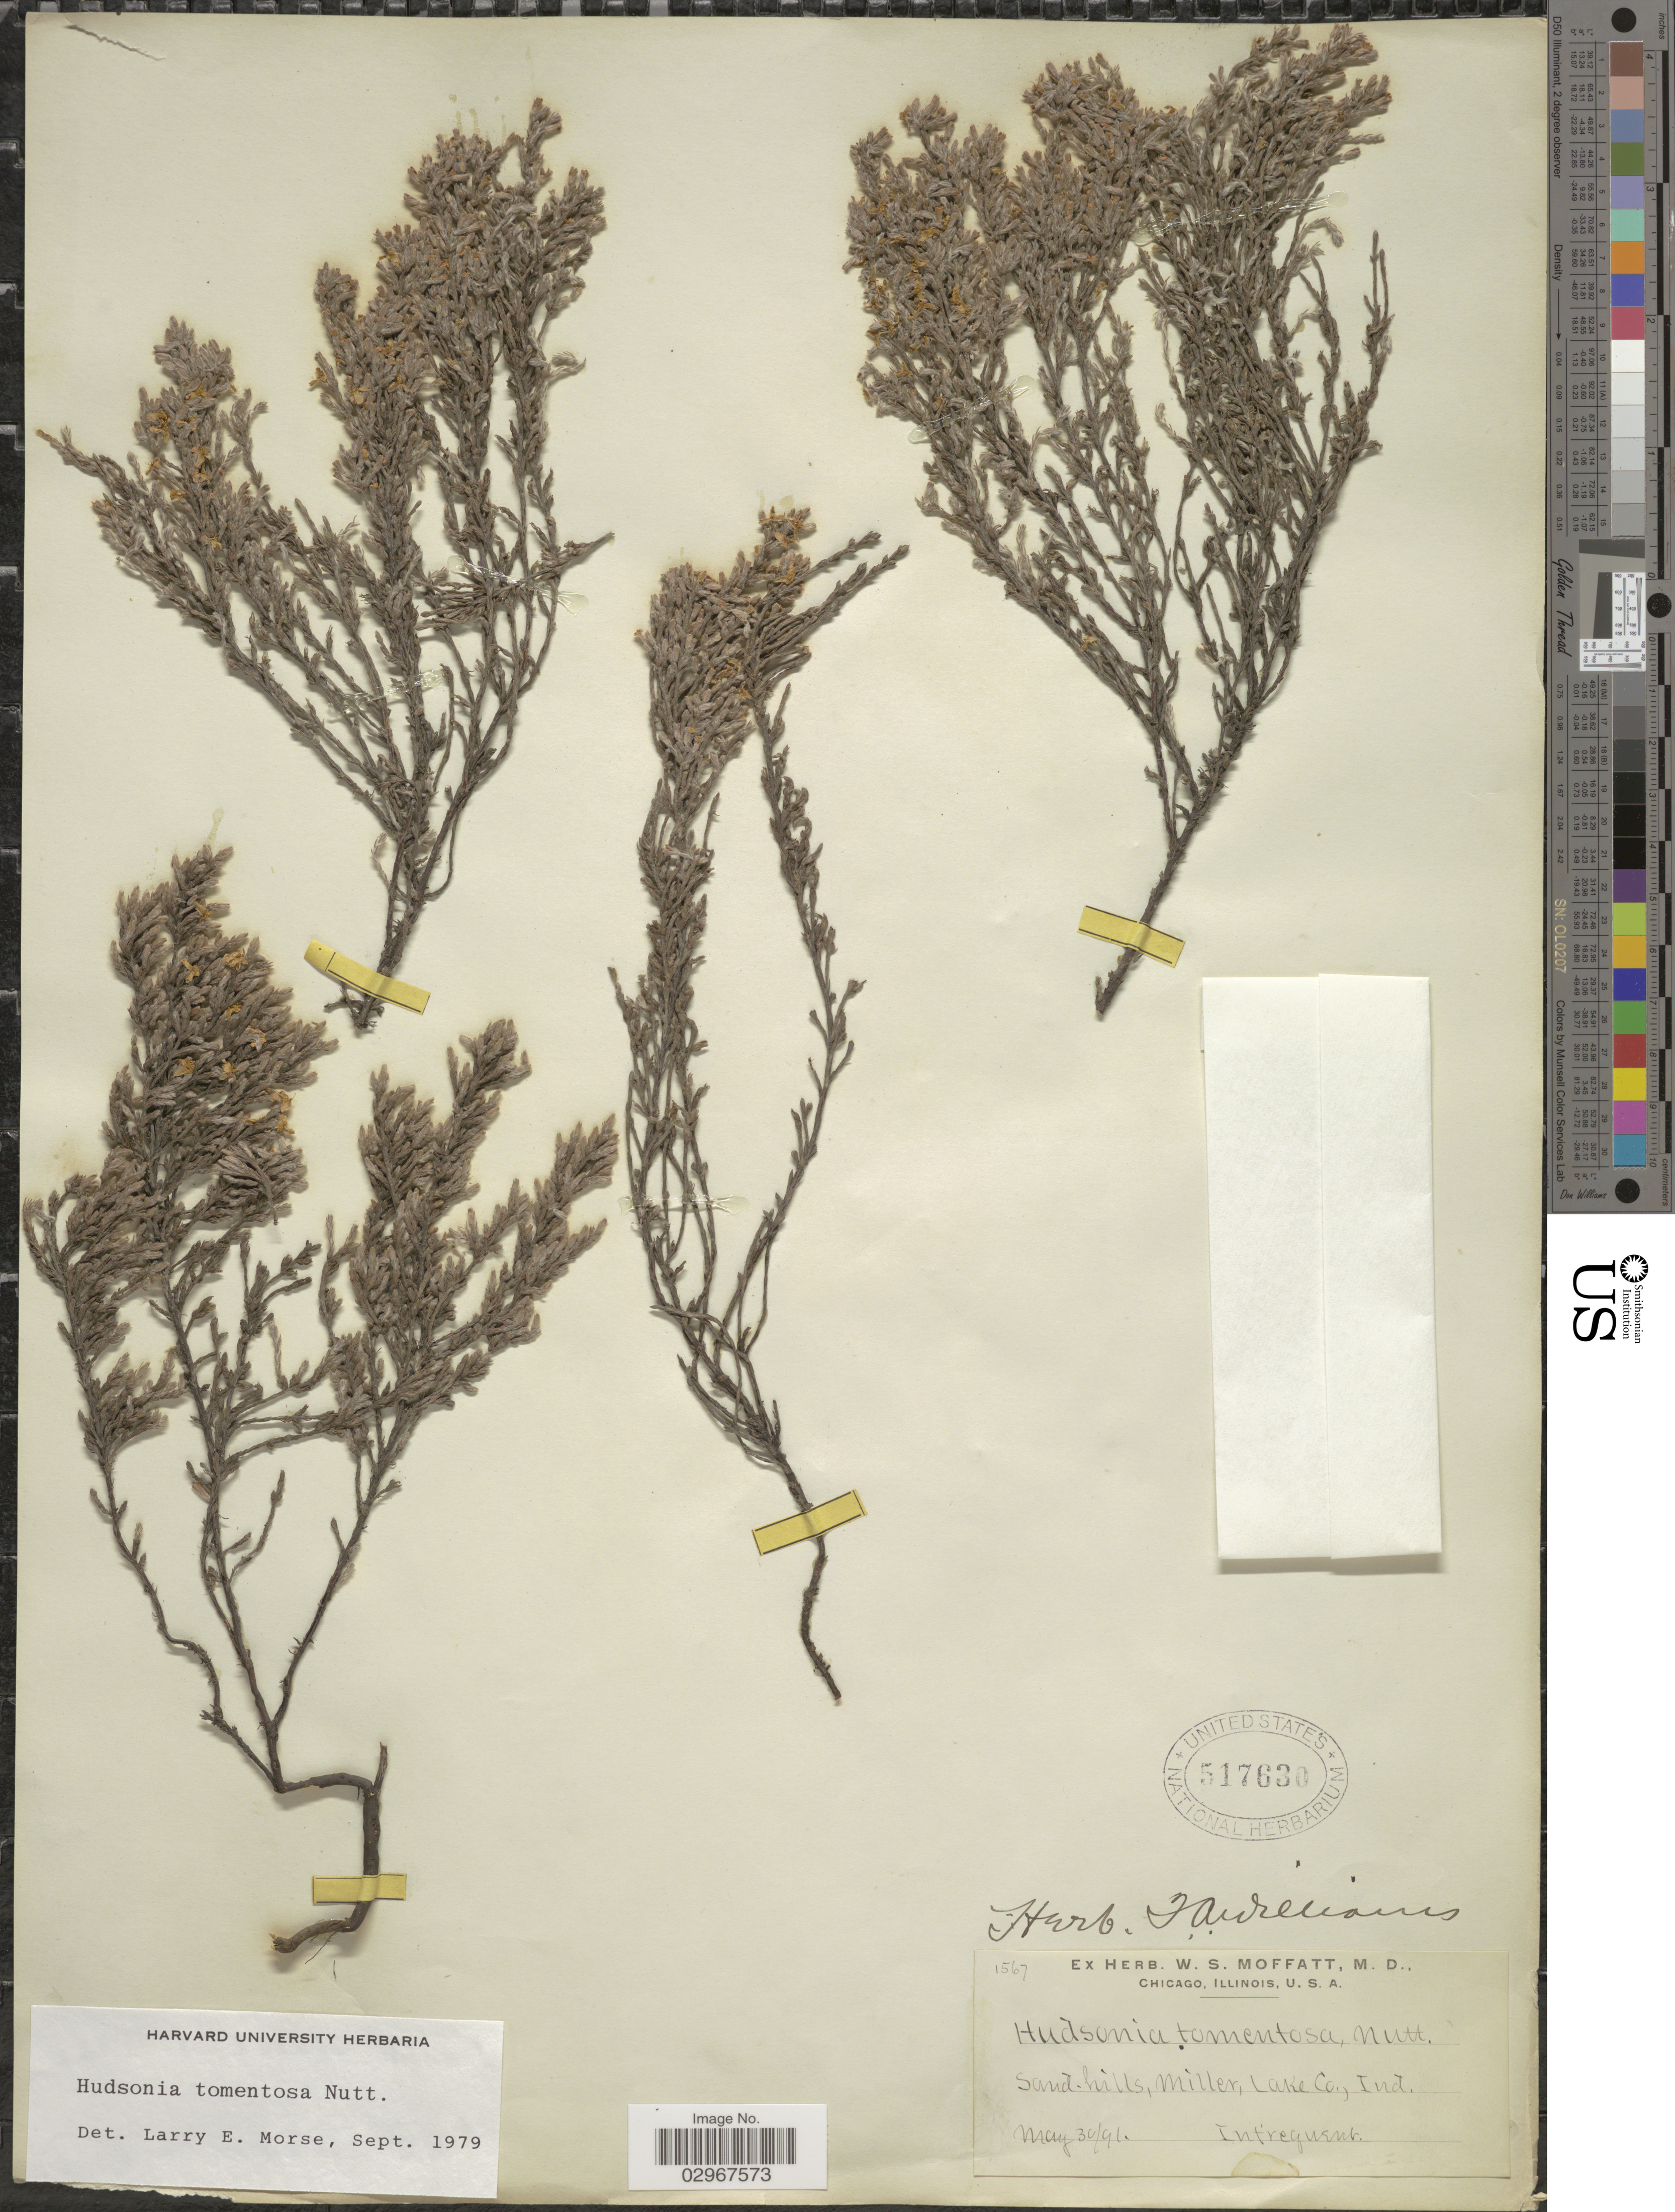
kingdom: Plantae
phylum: Tracheophyta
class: Magnoliopsida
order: Malvales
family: Cistaceae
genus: Hudsonia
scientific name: Hudsonia tomentosa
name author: Nutt.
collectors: ex herb. W. S. Moffatt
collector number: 1567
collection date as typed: Transcribed d/m/y: 30/5/91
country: United States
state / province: Indiana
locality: Miller, Lake Co.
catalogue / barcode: US 517630